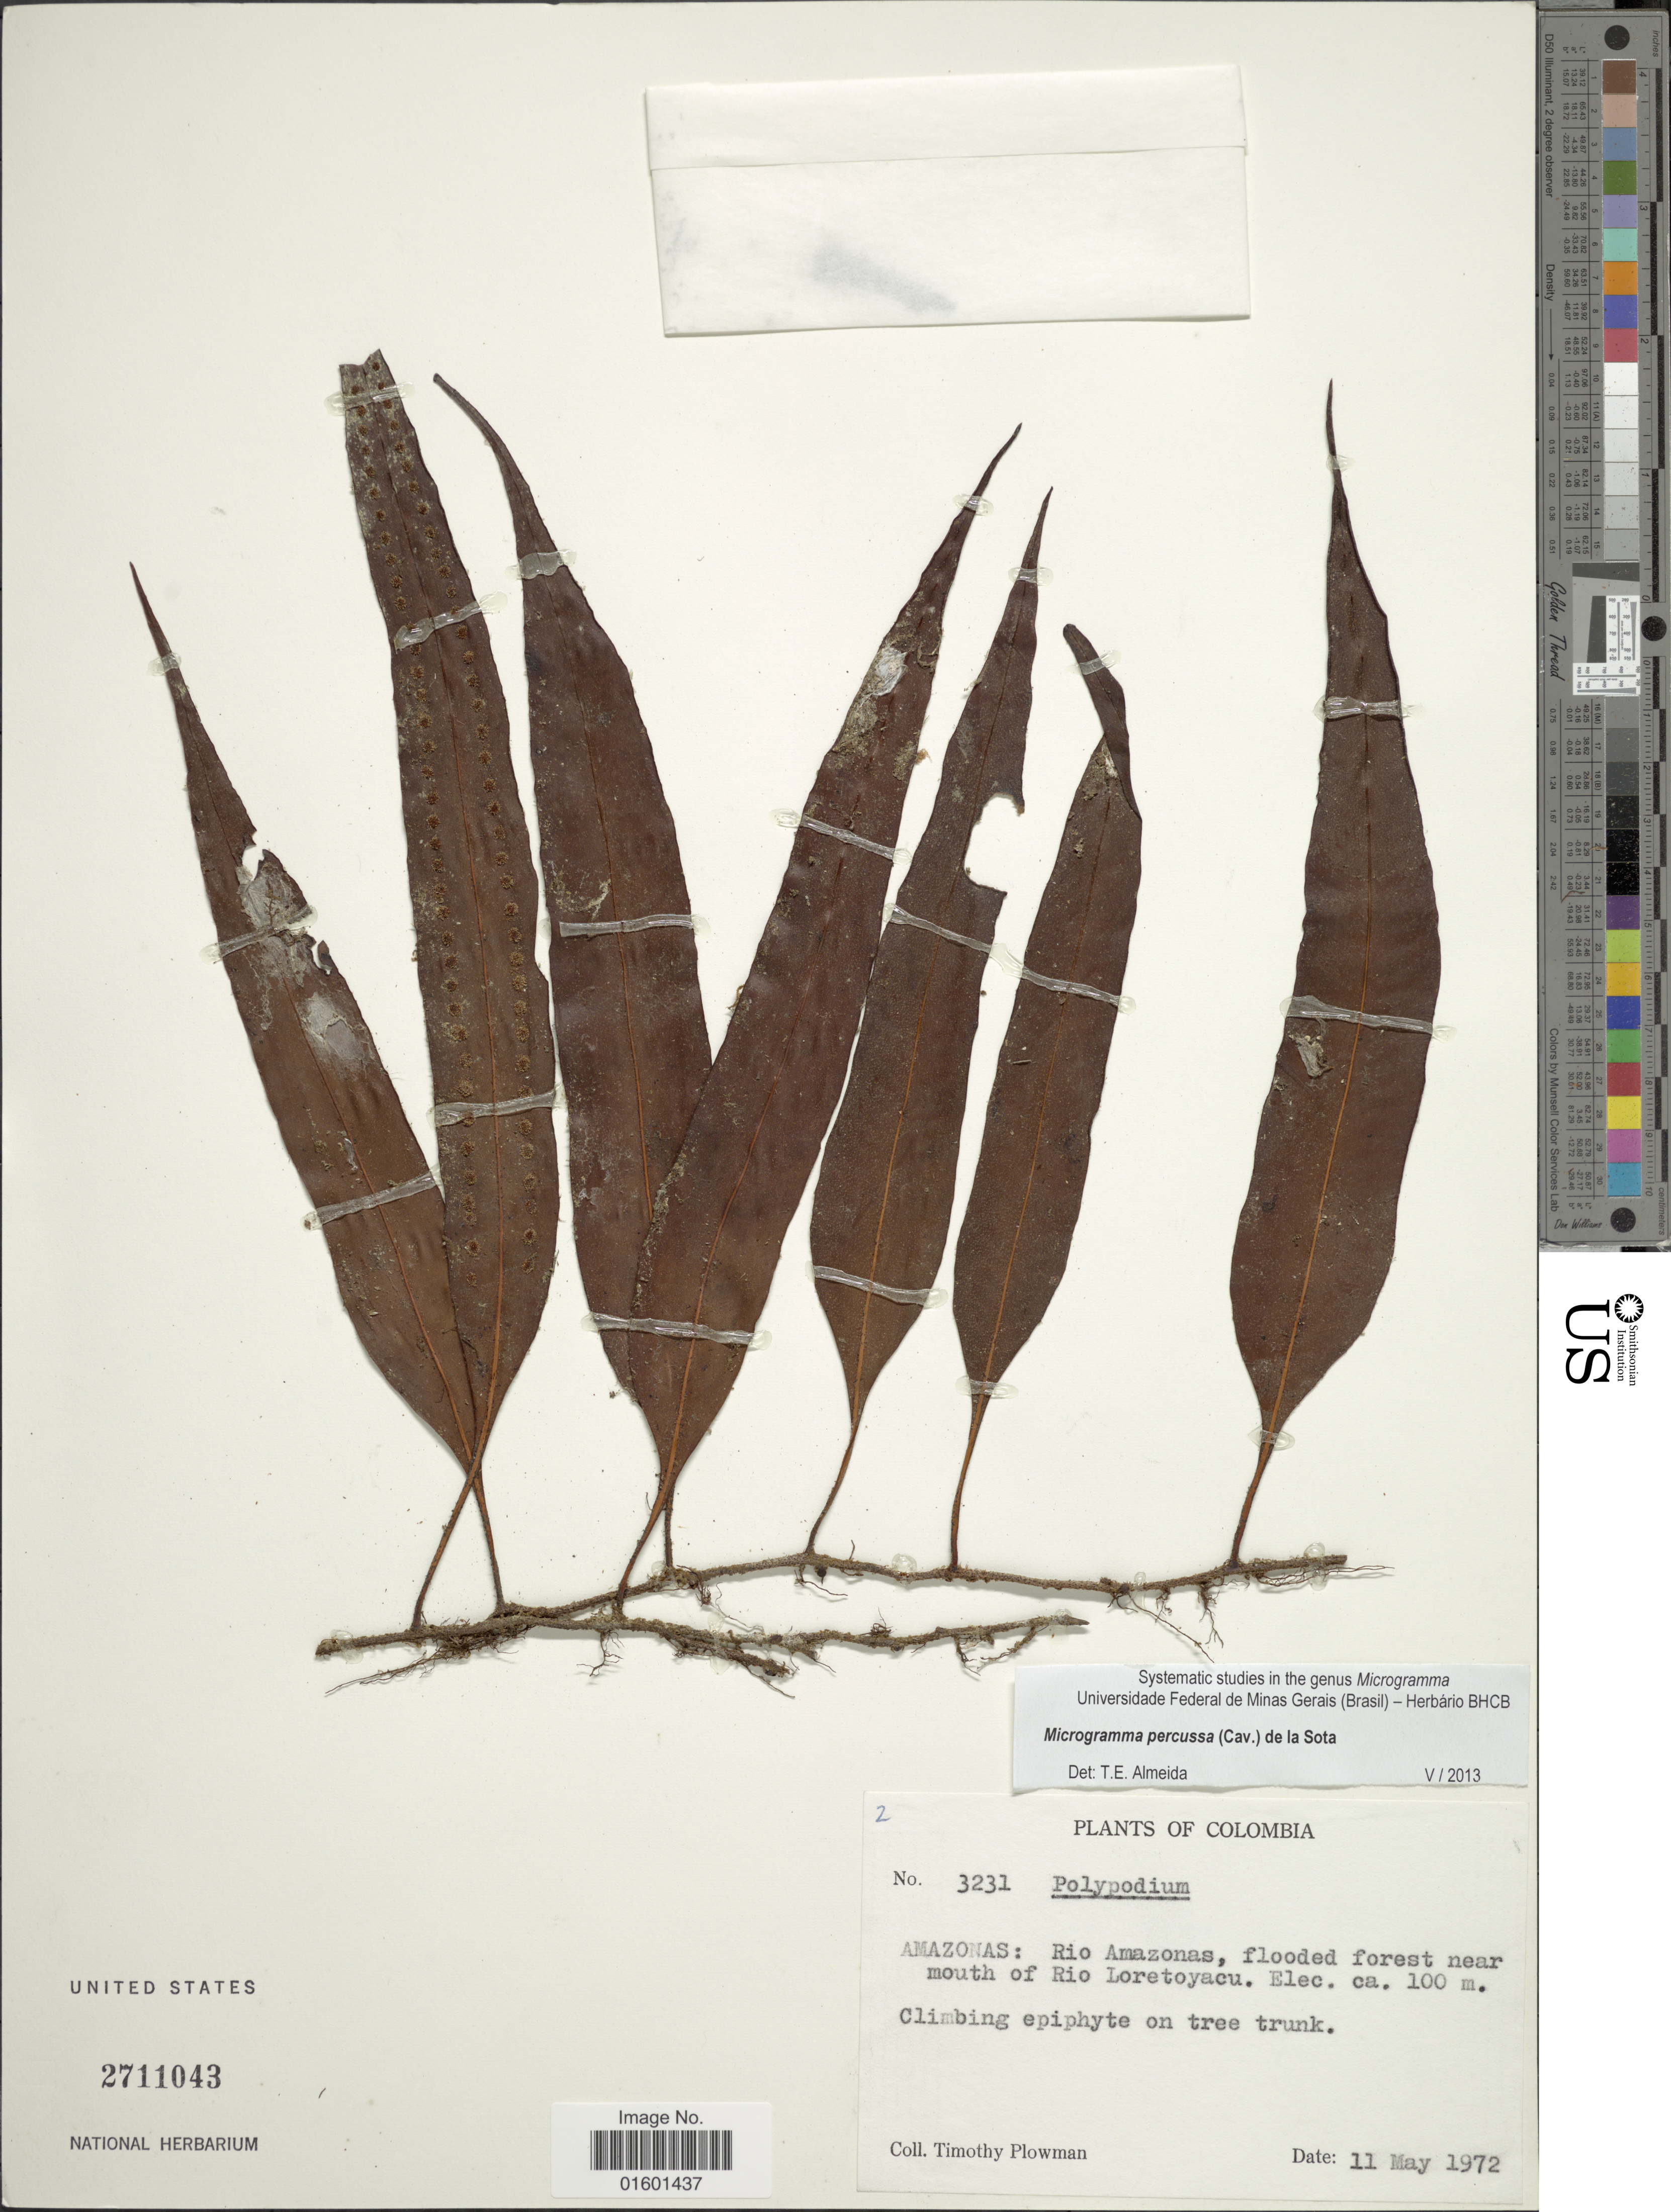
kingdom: Plantae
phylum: Tracheophyta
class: Polypodiopsida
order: Polypodiales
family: Polypodiaceae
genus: Microgramma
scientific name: Microgramma percussa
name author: (Cav.) de la Sota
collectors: T. Plowman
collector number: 3231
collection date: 1972-05-11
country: Colombia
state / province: Amazônas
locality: Rio Amazonas, flooded forest near mouth of Rio Loretoyacu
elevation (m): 100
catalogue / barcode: US 2711043